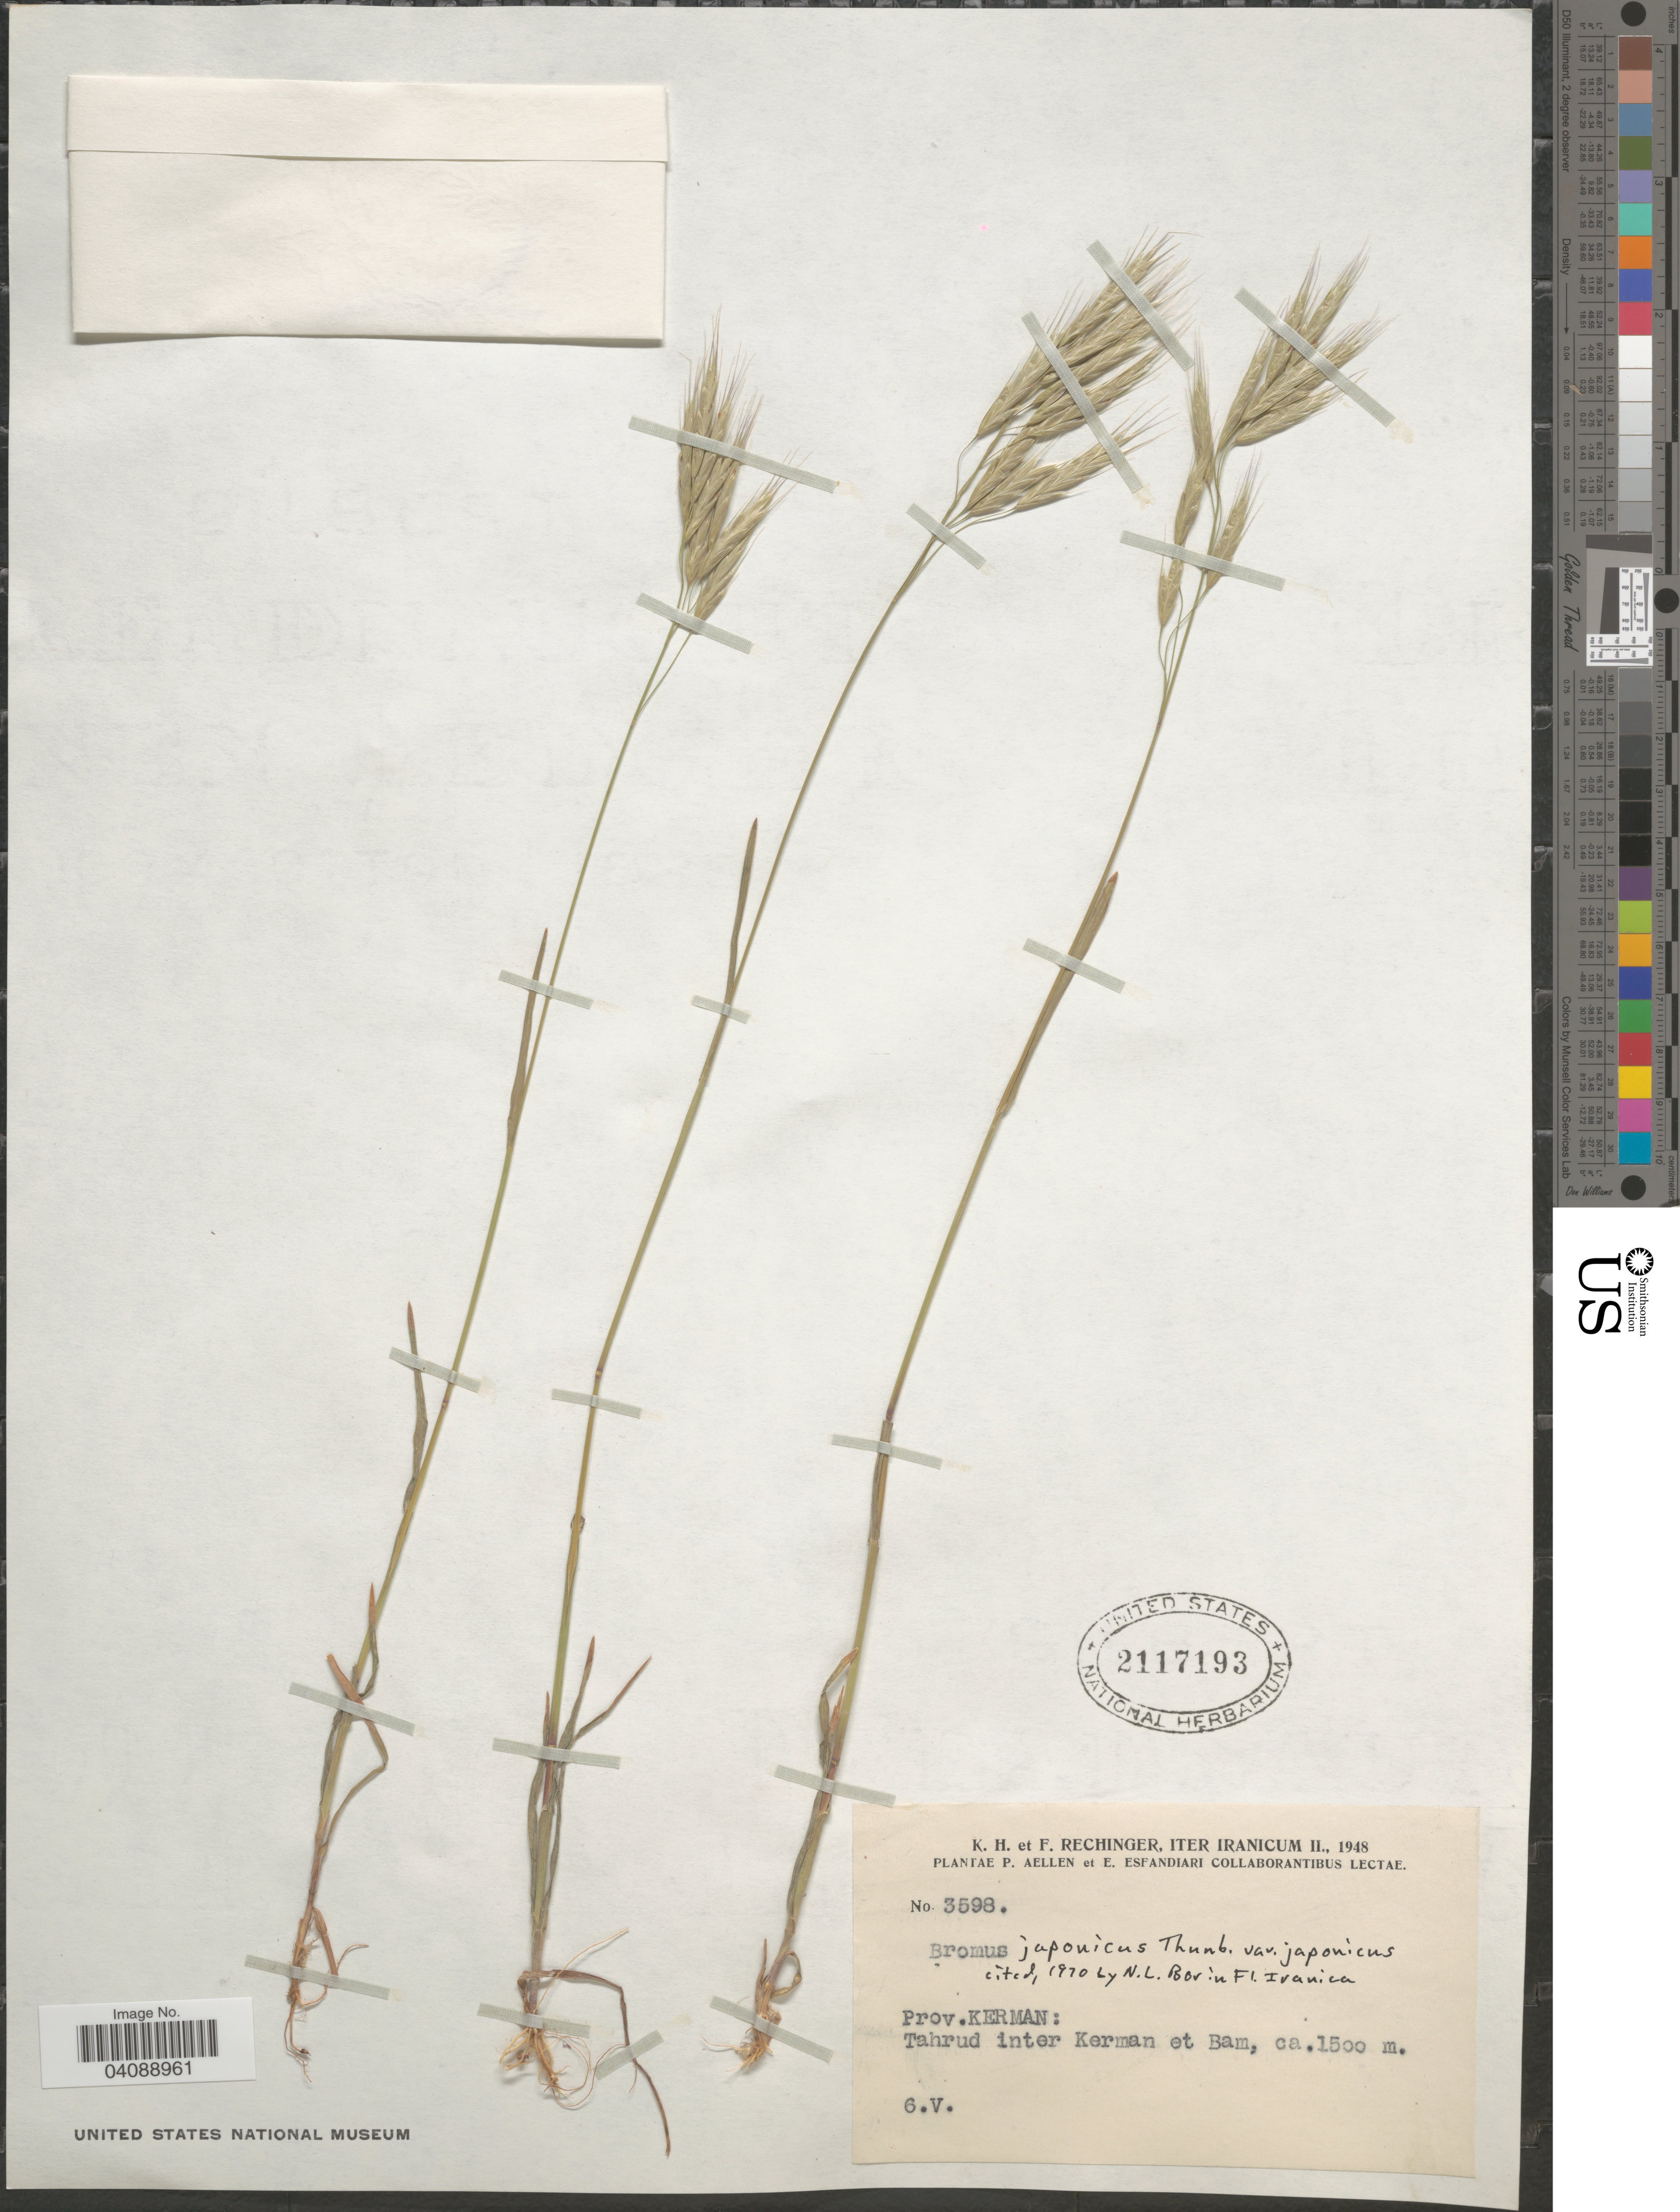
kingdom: Plantae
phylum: Tracheophyta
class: Liliopsida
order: Poales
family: Poaceae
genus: Bromus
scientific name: Bromus japonicus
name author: Houtt.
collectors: K. H. Rechinger & F. Rechinger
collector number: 3598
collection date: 1948-05-06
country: Iran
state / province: Kerman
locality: Iter Iranicum II., 1948. Prov. Kerman: Tahrud inter Kerman et Bam.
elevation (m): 1500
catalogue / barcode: US 2117193